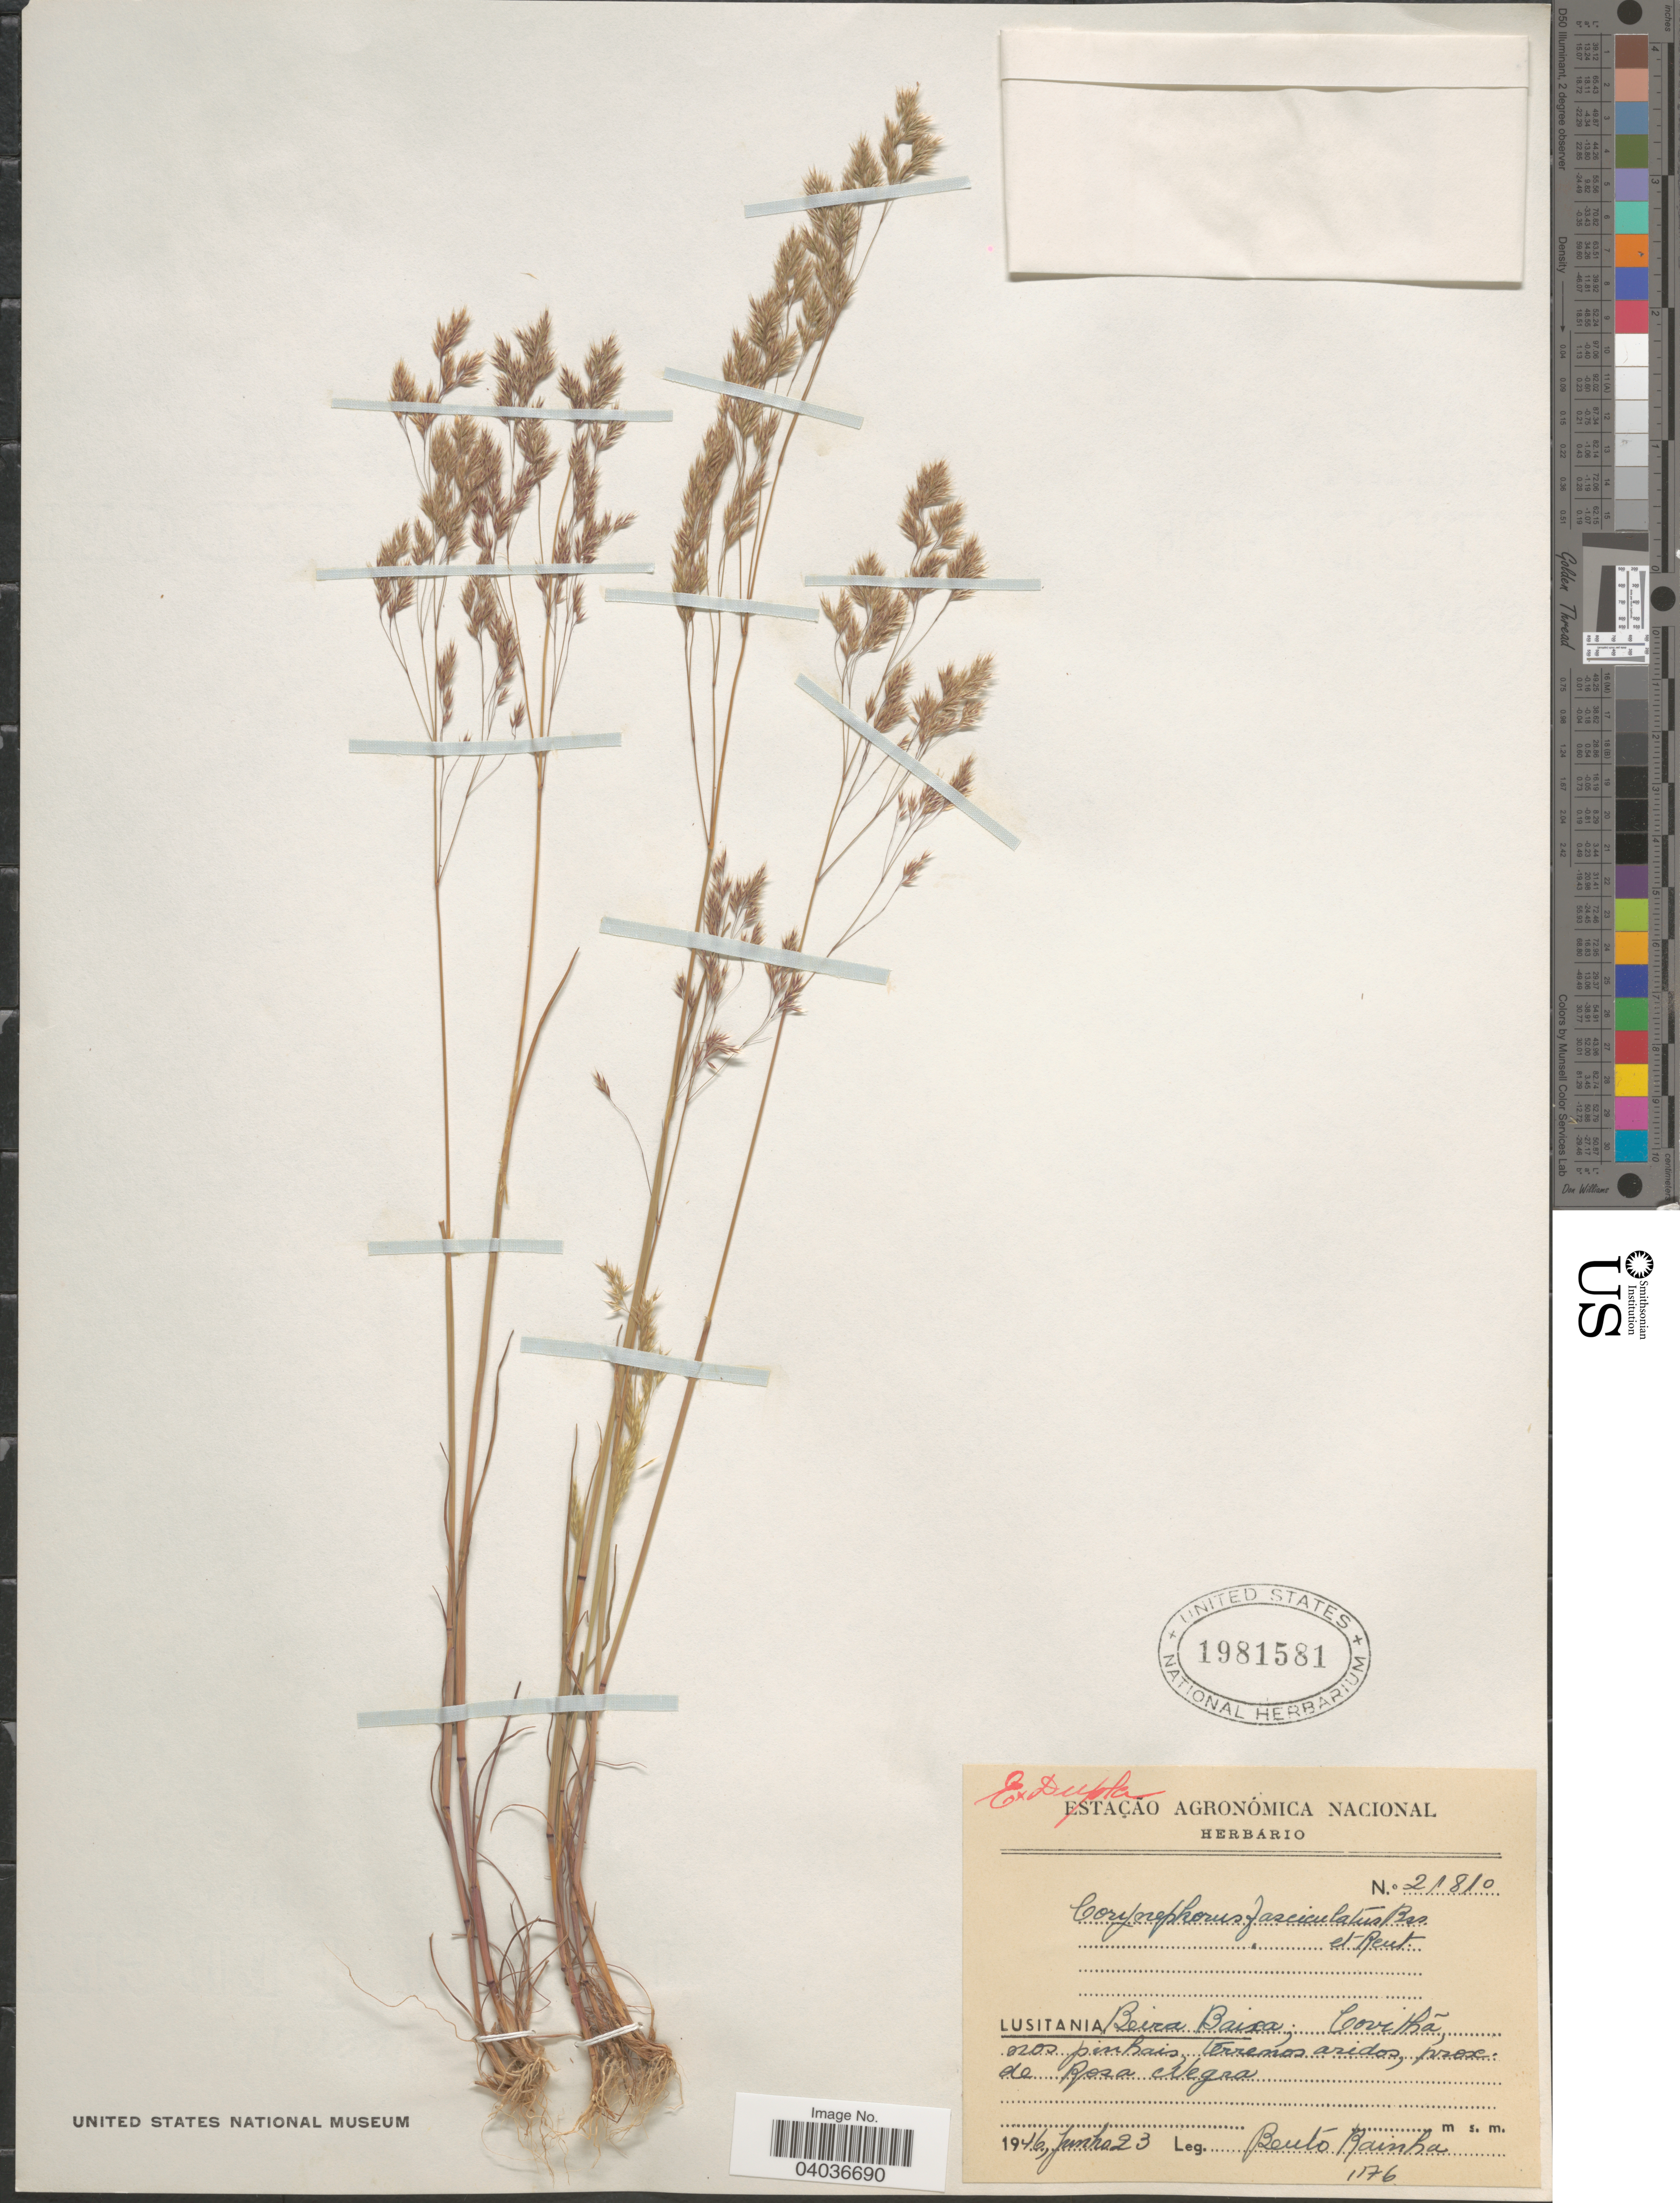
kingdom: Plantae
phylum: Tracheophyta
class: Liliopsida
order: Poales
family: Poaceae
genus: Corynephorus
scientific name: Corynephorus fasciculatus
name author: Boiss. & Reuter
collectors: B. Rainha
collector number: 1176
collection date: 1946-06-23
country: Portugal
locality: Lusitania, Beira Baixa; Covithã, nos pinhais terrenos aridos, prox. de Rosa Negra.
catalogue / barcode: US 1981581